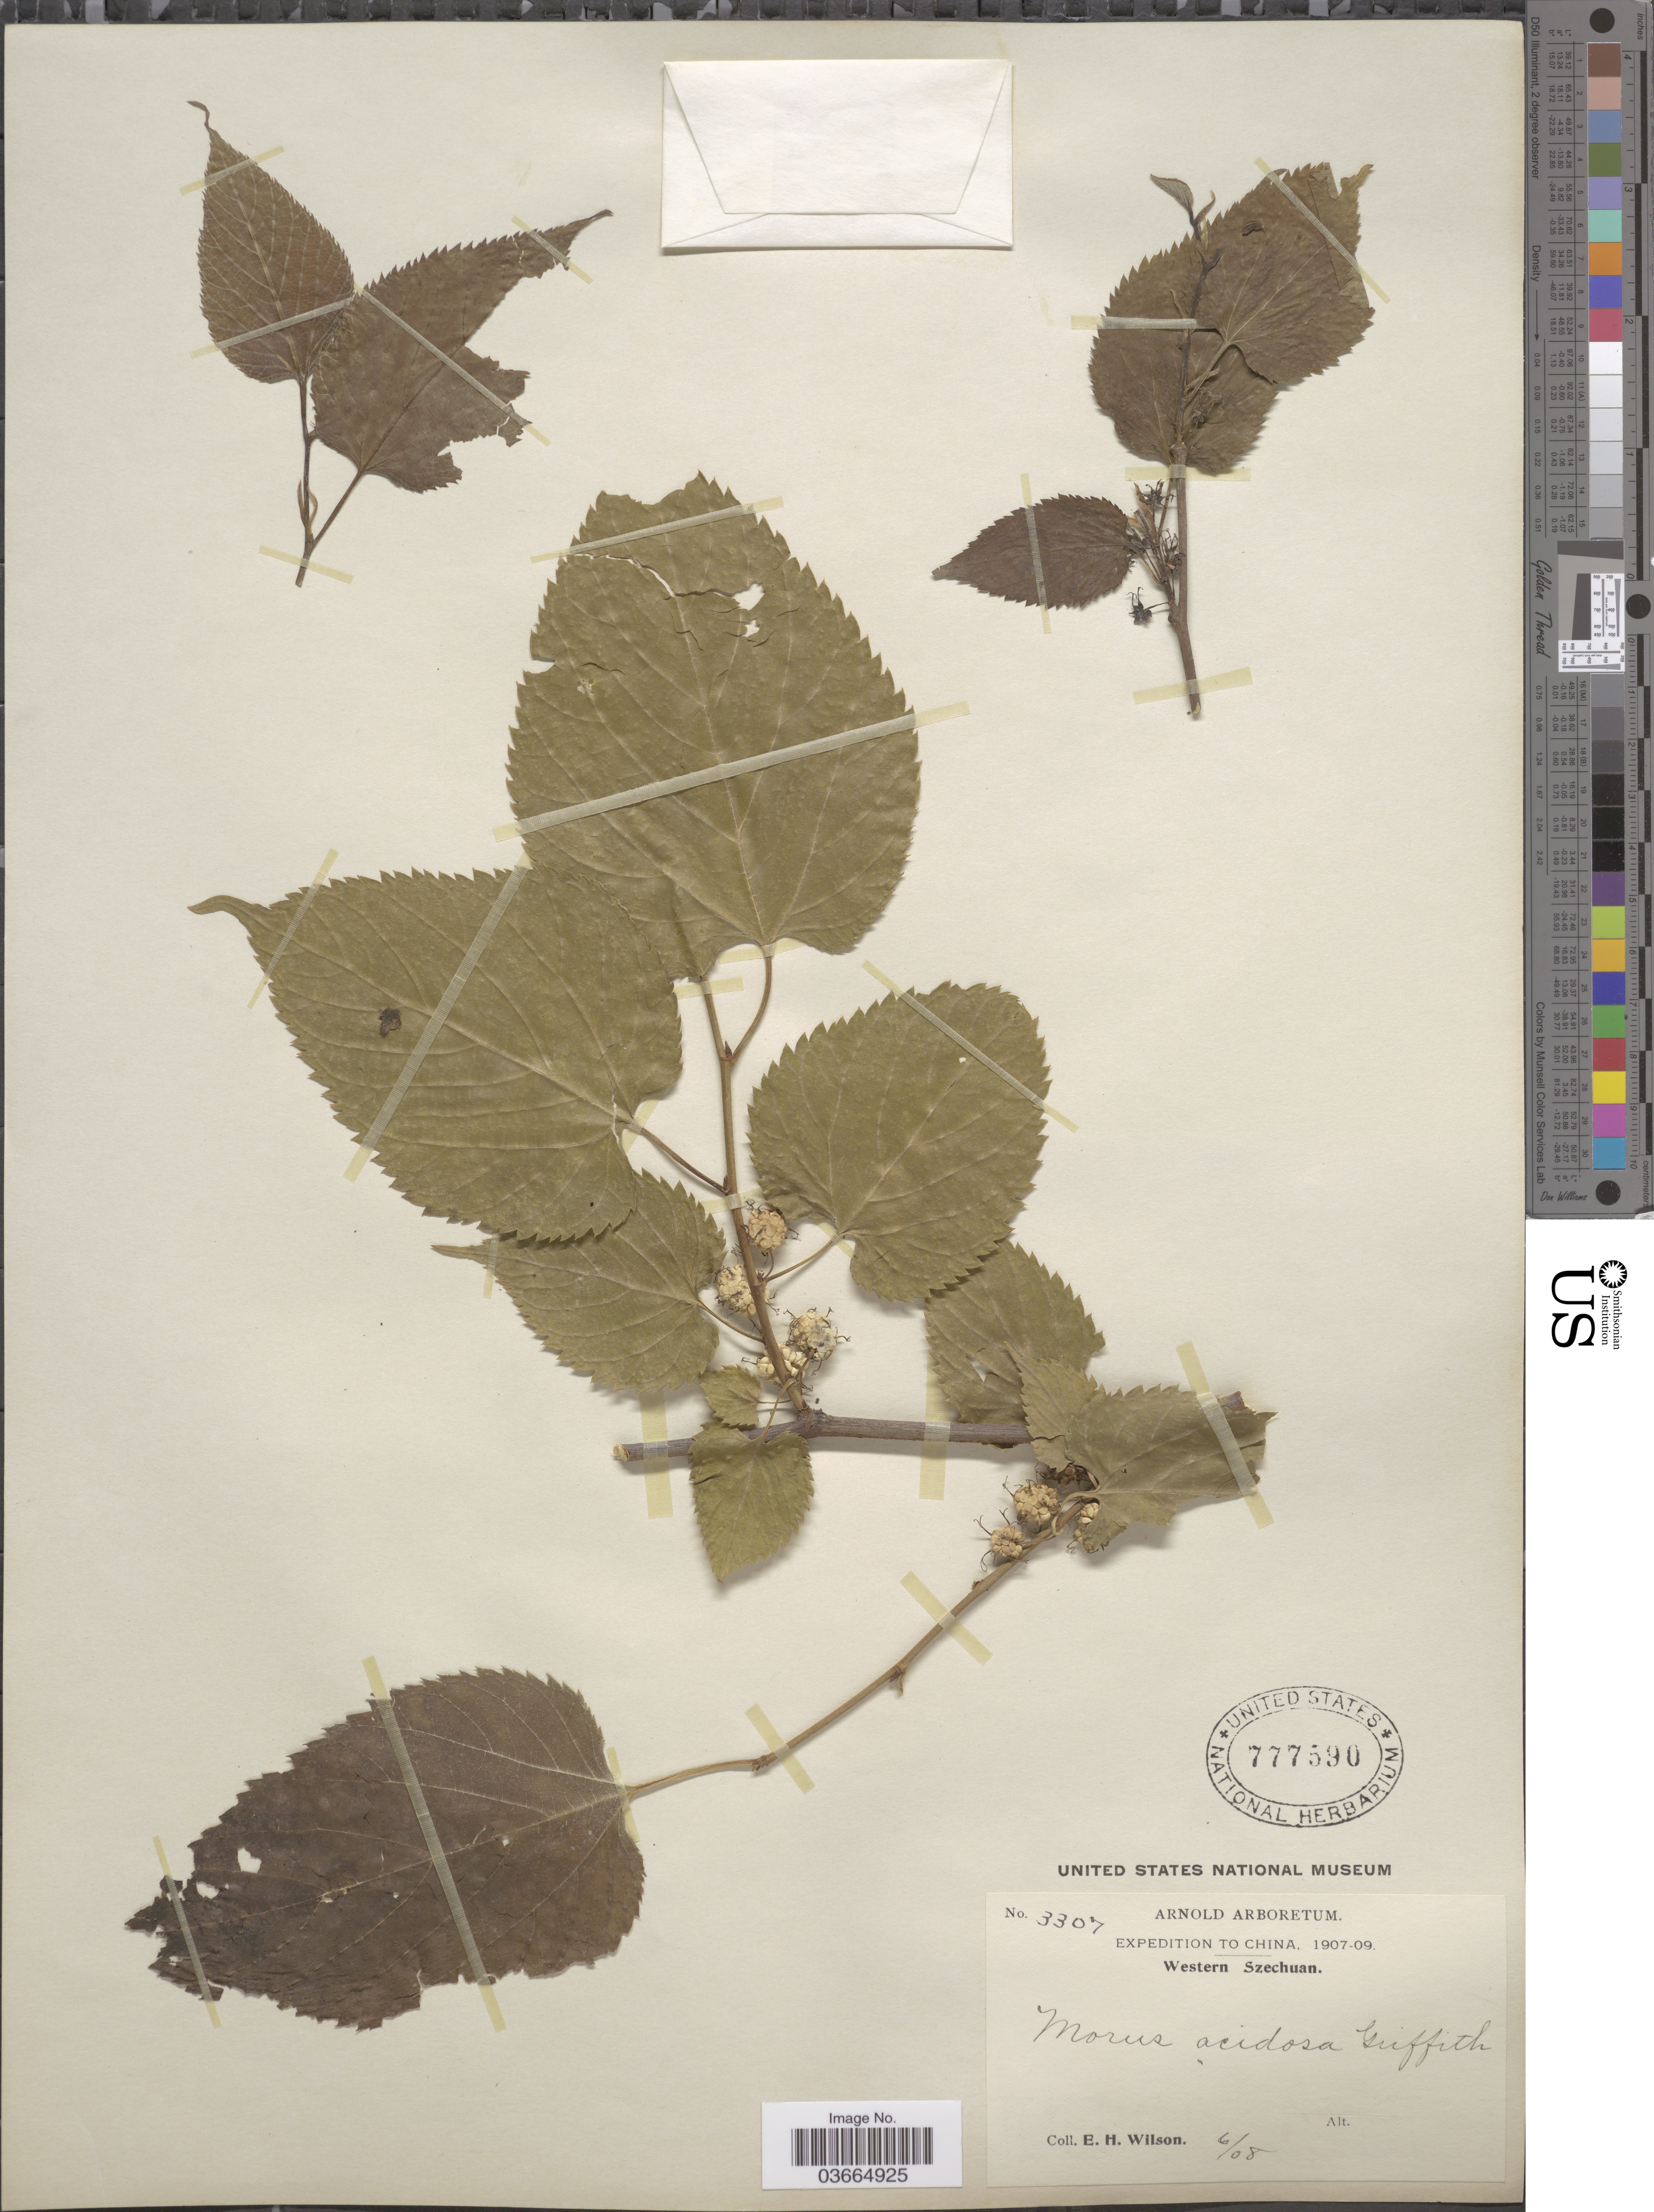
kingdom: Plantae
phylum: Tracheophyta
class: Magnoliopsida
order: Rosales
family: Moraceae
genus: Morus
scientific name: Morus acidosa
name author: Griff.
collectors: E. Wilson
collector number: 3307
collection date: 1908-06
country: China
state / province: Sichuan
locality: Western Szechuan.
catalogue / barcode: US 777590